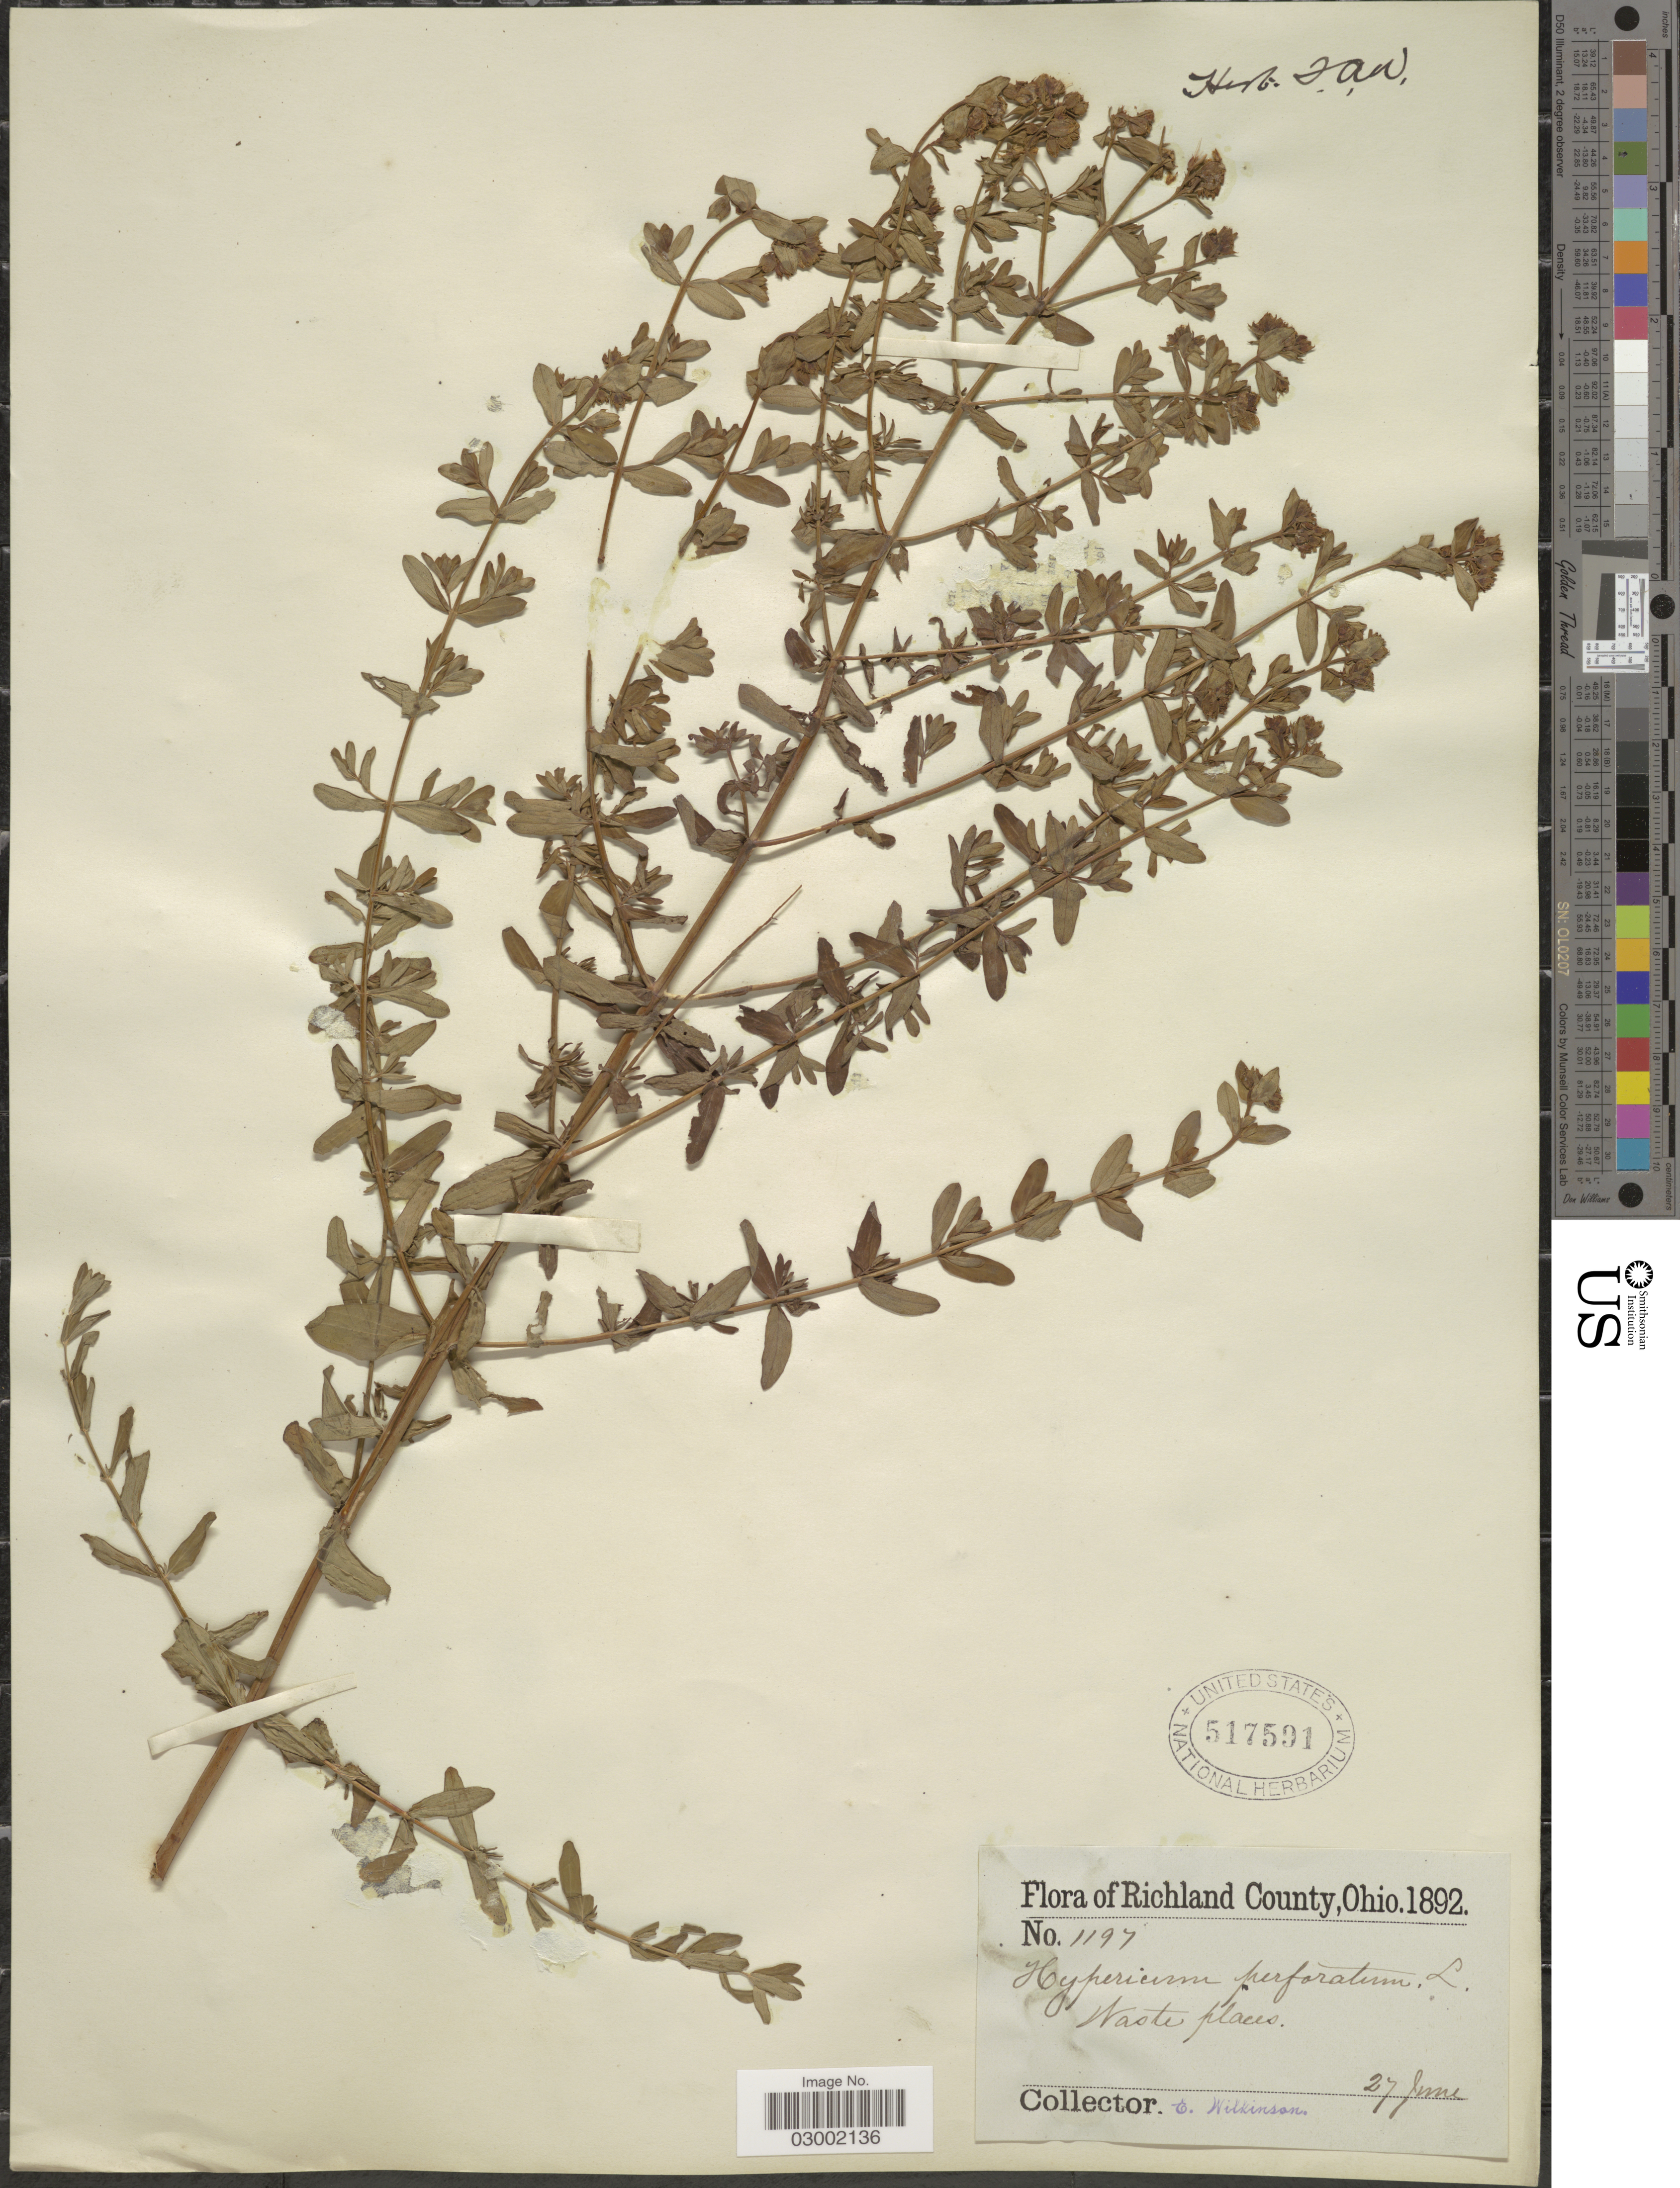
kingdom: Plantae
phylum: Tracheophyta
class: Magnoliopsida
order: Malpighiales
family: Hypericaceae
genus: Hypericum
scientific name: Hypericum perforatum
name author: L.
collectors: E. Wilkinson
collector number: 1197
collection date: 1892-06-27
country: United States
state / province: Ohio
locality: Richland County. Waste places.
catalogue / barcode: US 517591